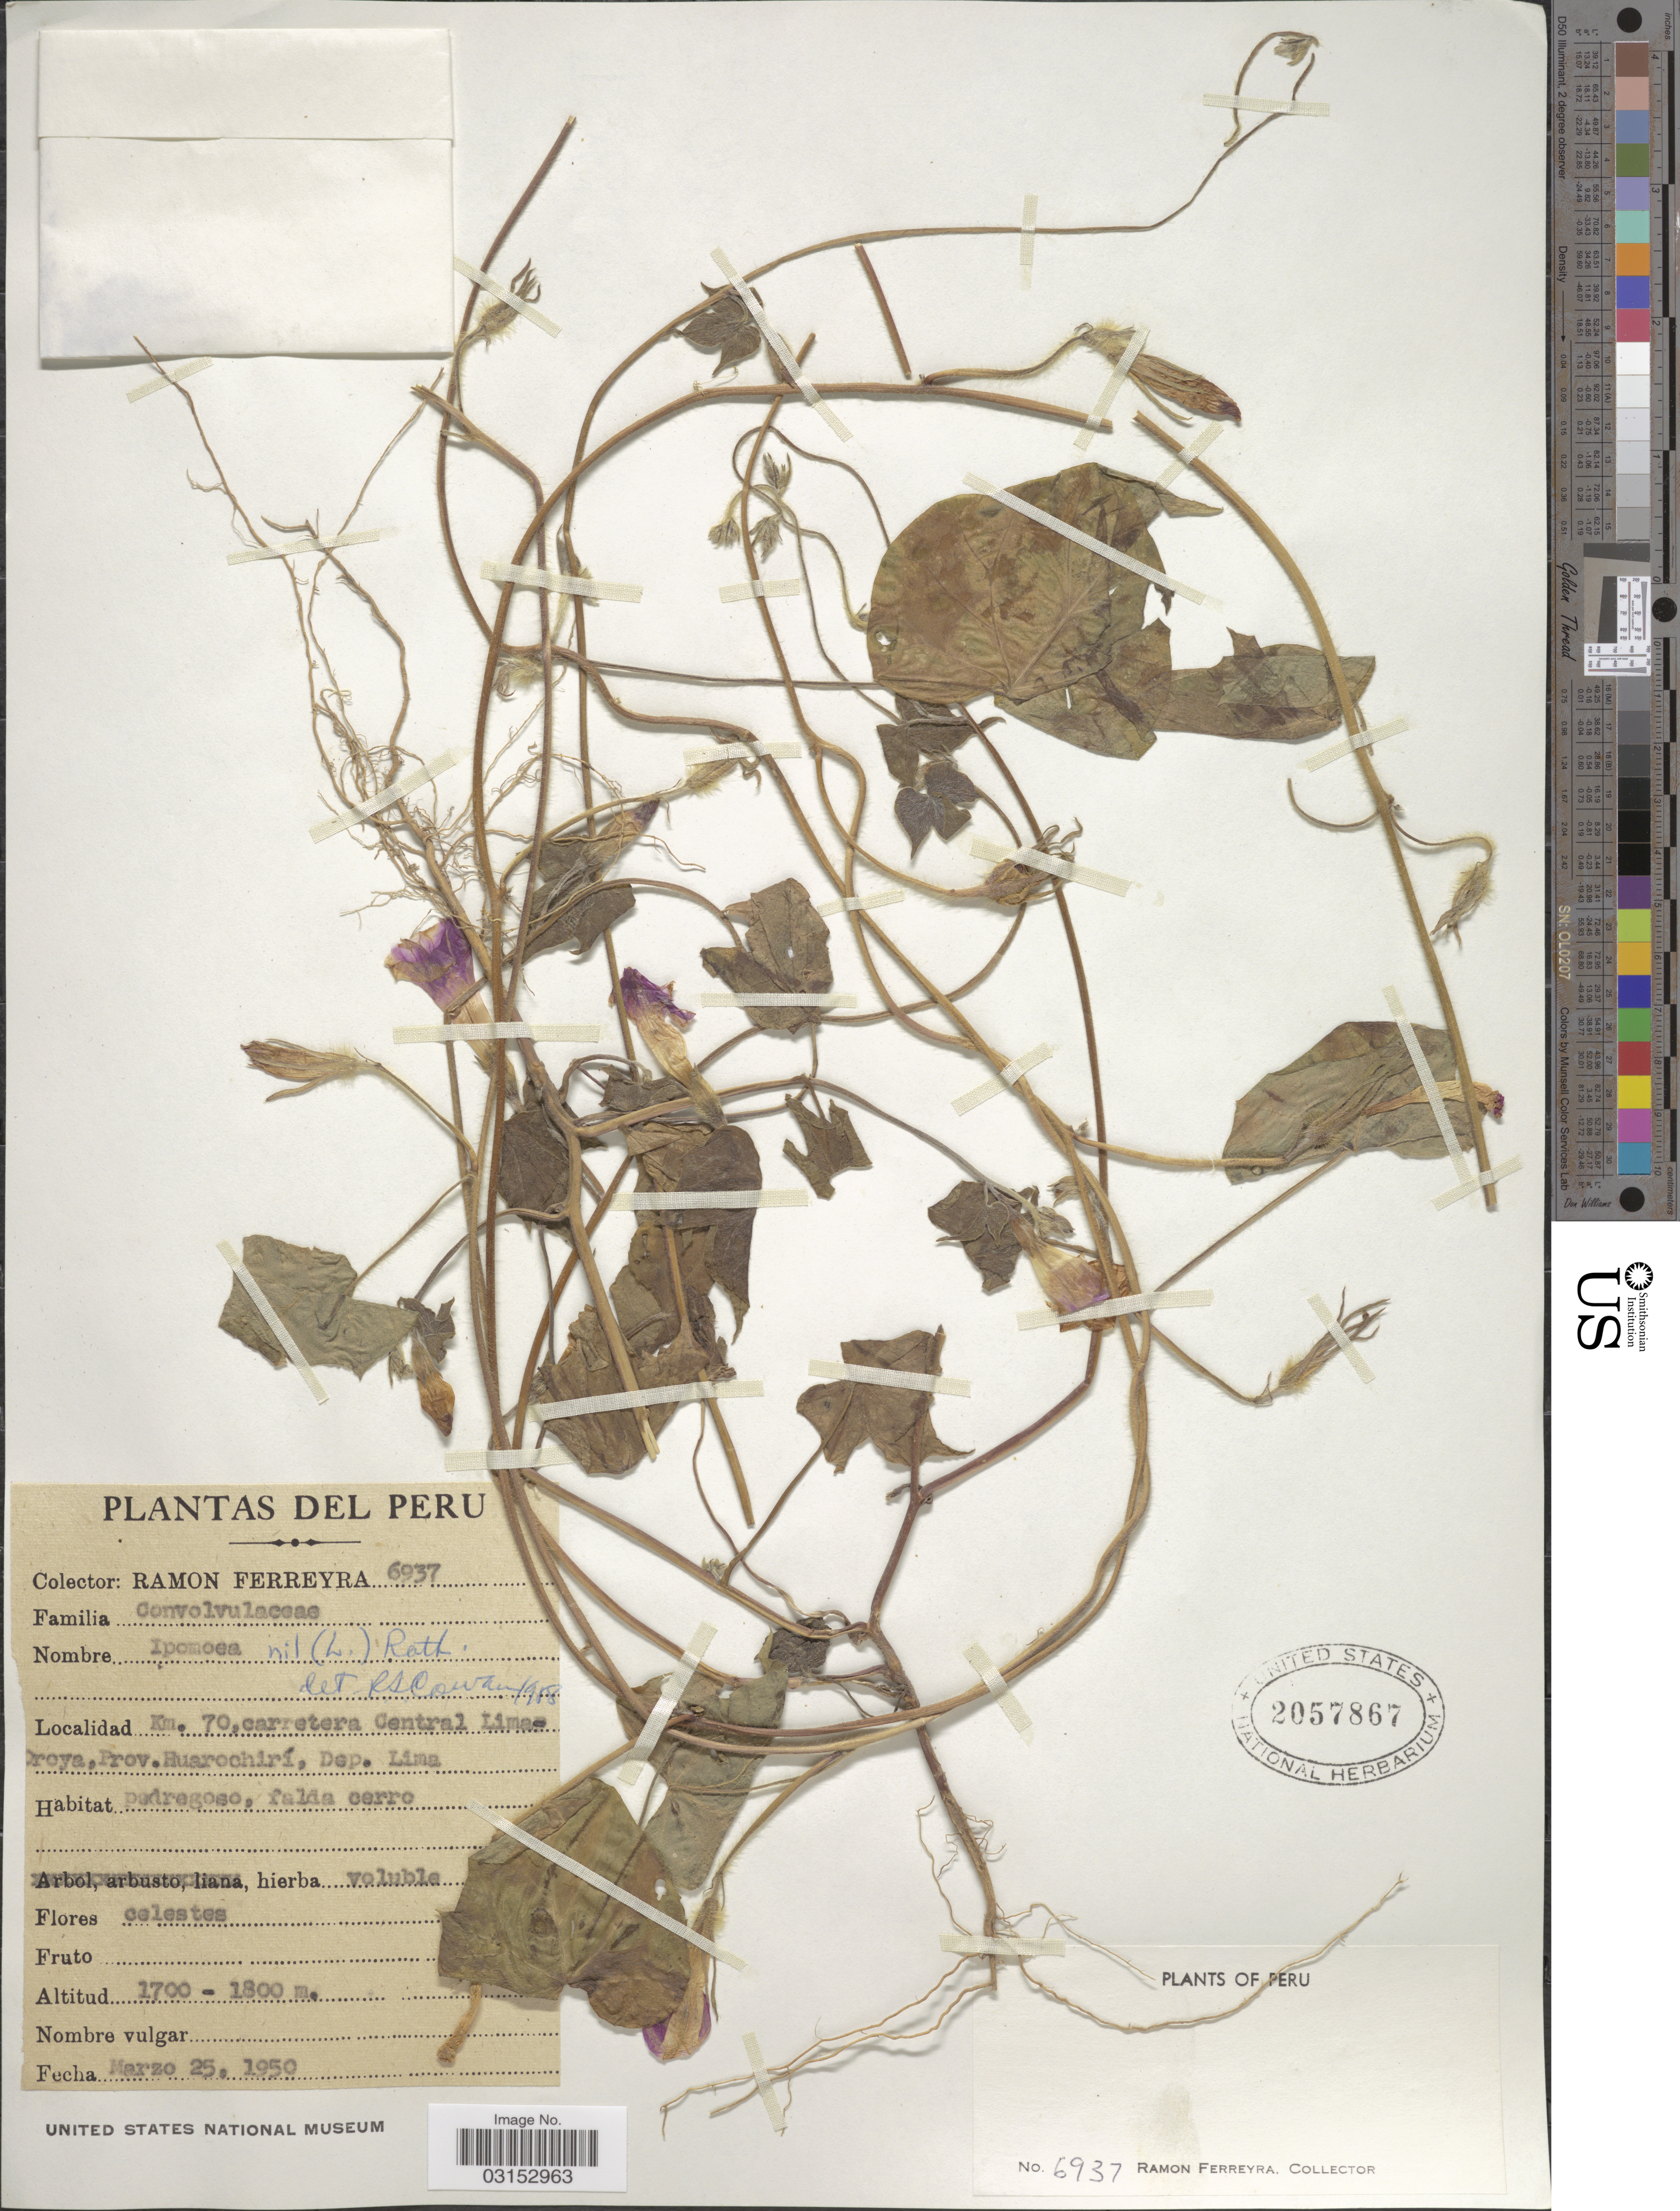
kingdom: Plantae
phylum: Tracheophyta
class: Magnoliopsida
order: Solanales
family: Convolvulaceae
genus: Ipomoea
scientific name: Ipomoea nil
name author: (L.) Roth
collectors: R. A. Ferreyra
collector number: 6937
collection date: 1950-03-25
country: Peru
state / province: Lima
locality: Km. 70, carretera Central Lima-Oroya, Prov. Huarochirí, Dep. Lima.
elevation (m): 1700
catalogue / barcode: US 2057867